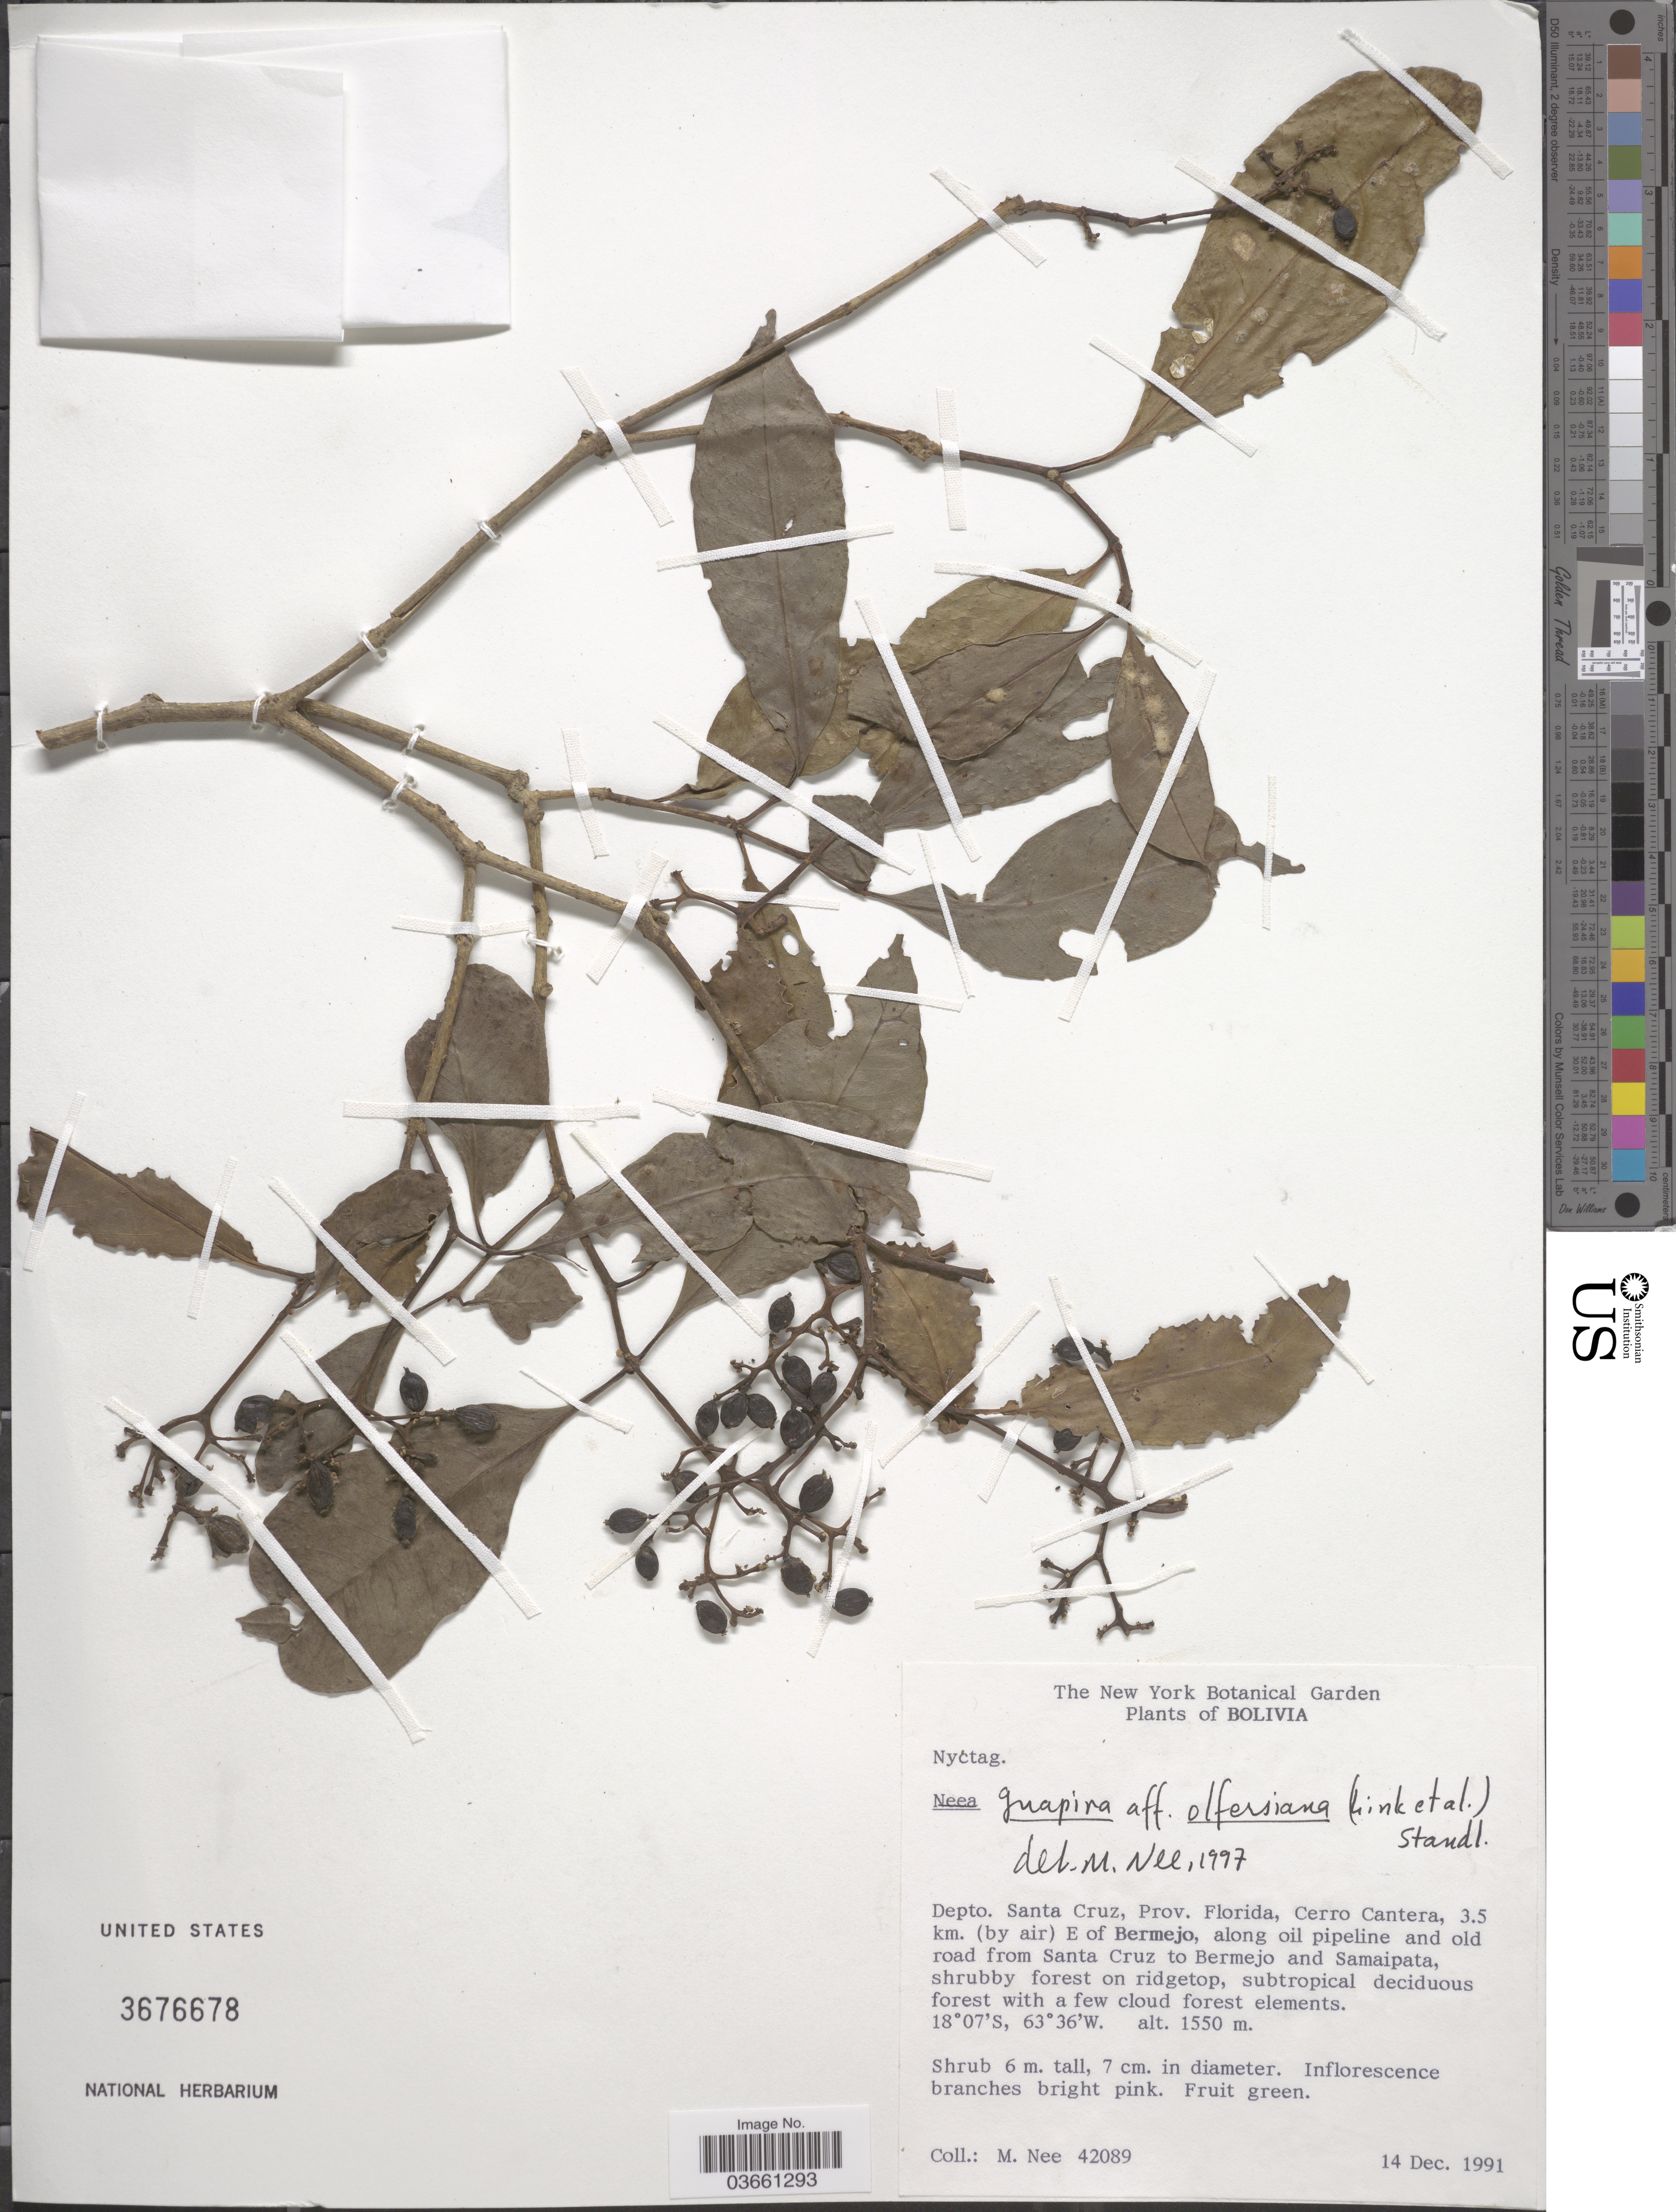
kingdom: Plantae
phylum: Tracheophyta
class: Magnoliopsida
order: Caryophyllales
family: Nyctaginaceae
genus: Guapira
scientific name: Guapira sp.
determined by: Strong, Mark T., (BOT), Smithsonian Institution - National Museum of Natural History (UNITED STATES)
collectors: M. Nee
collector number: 42089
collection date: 1991-12-14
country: Bolivia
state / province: Santa Cruz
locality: Depto. Santa Cruz, Prov. Florida, Cerro Cantera, 3.5 km. (by air) E of Bermejo, along oil pipeline and old road from Santa Cruz to Bermejo and Samaipata.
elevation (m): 1550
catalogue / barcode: US 3676678